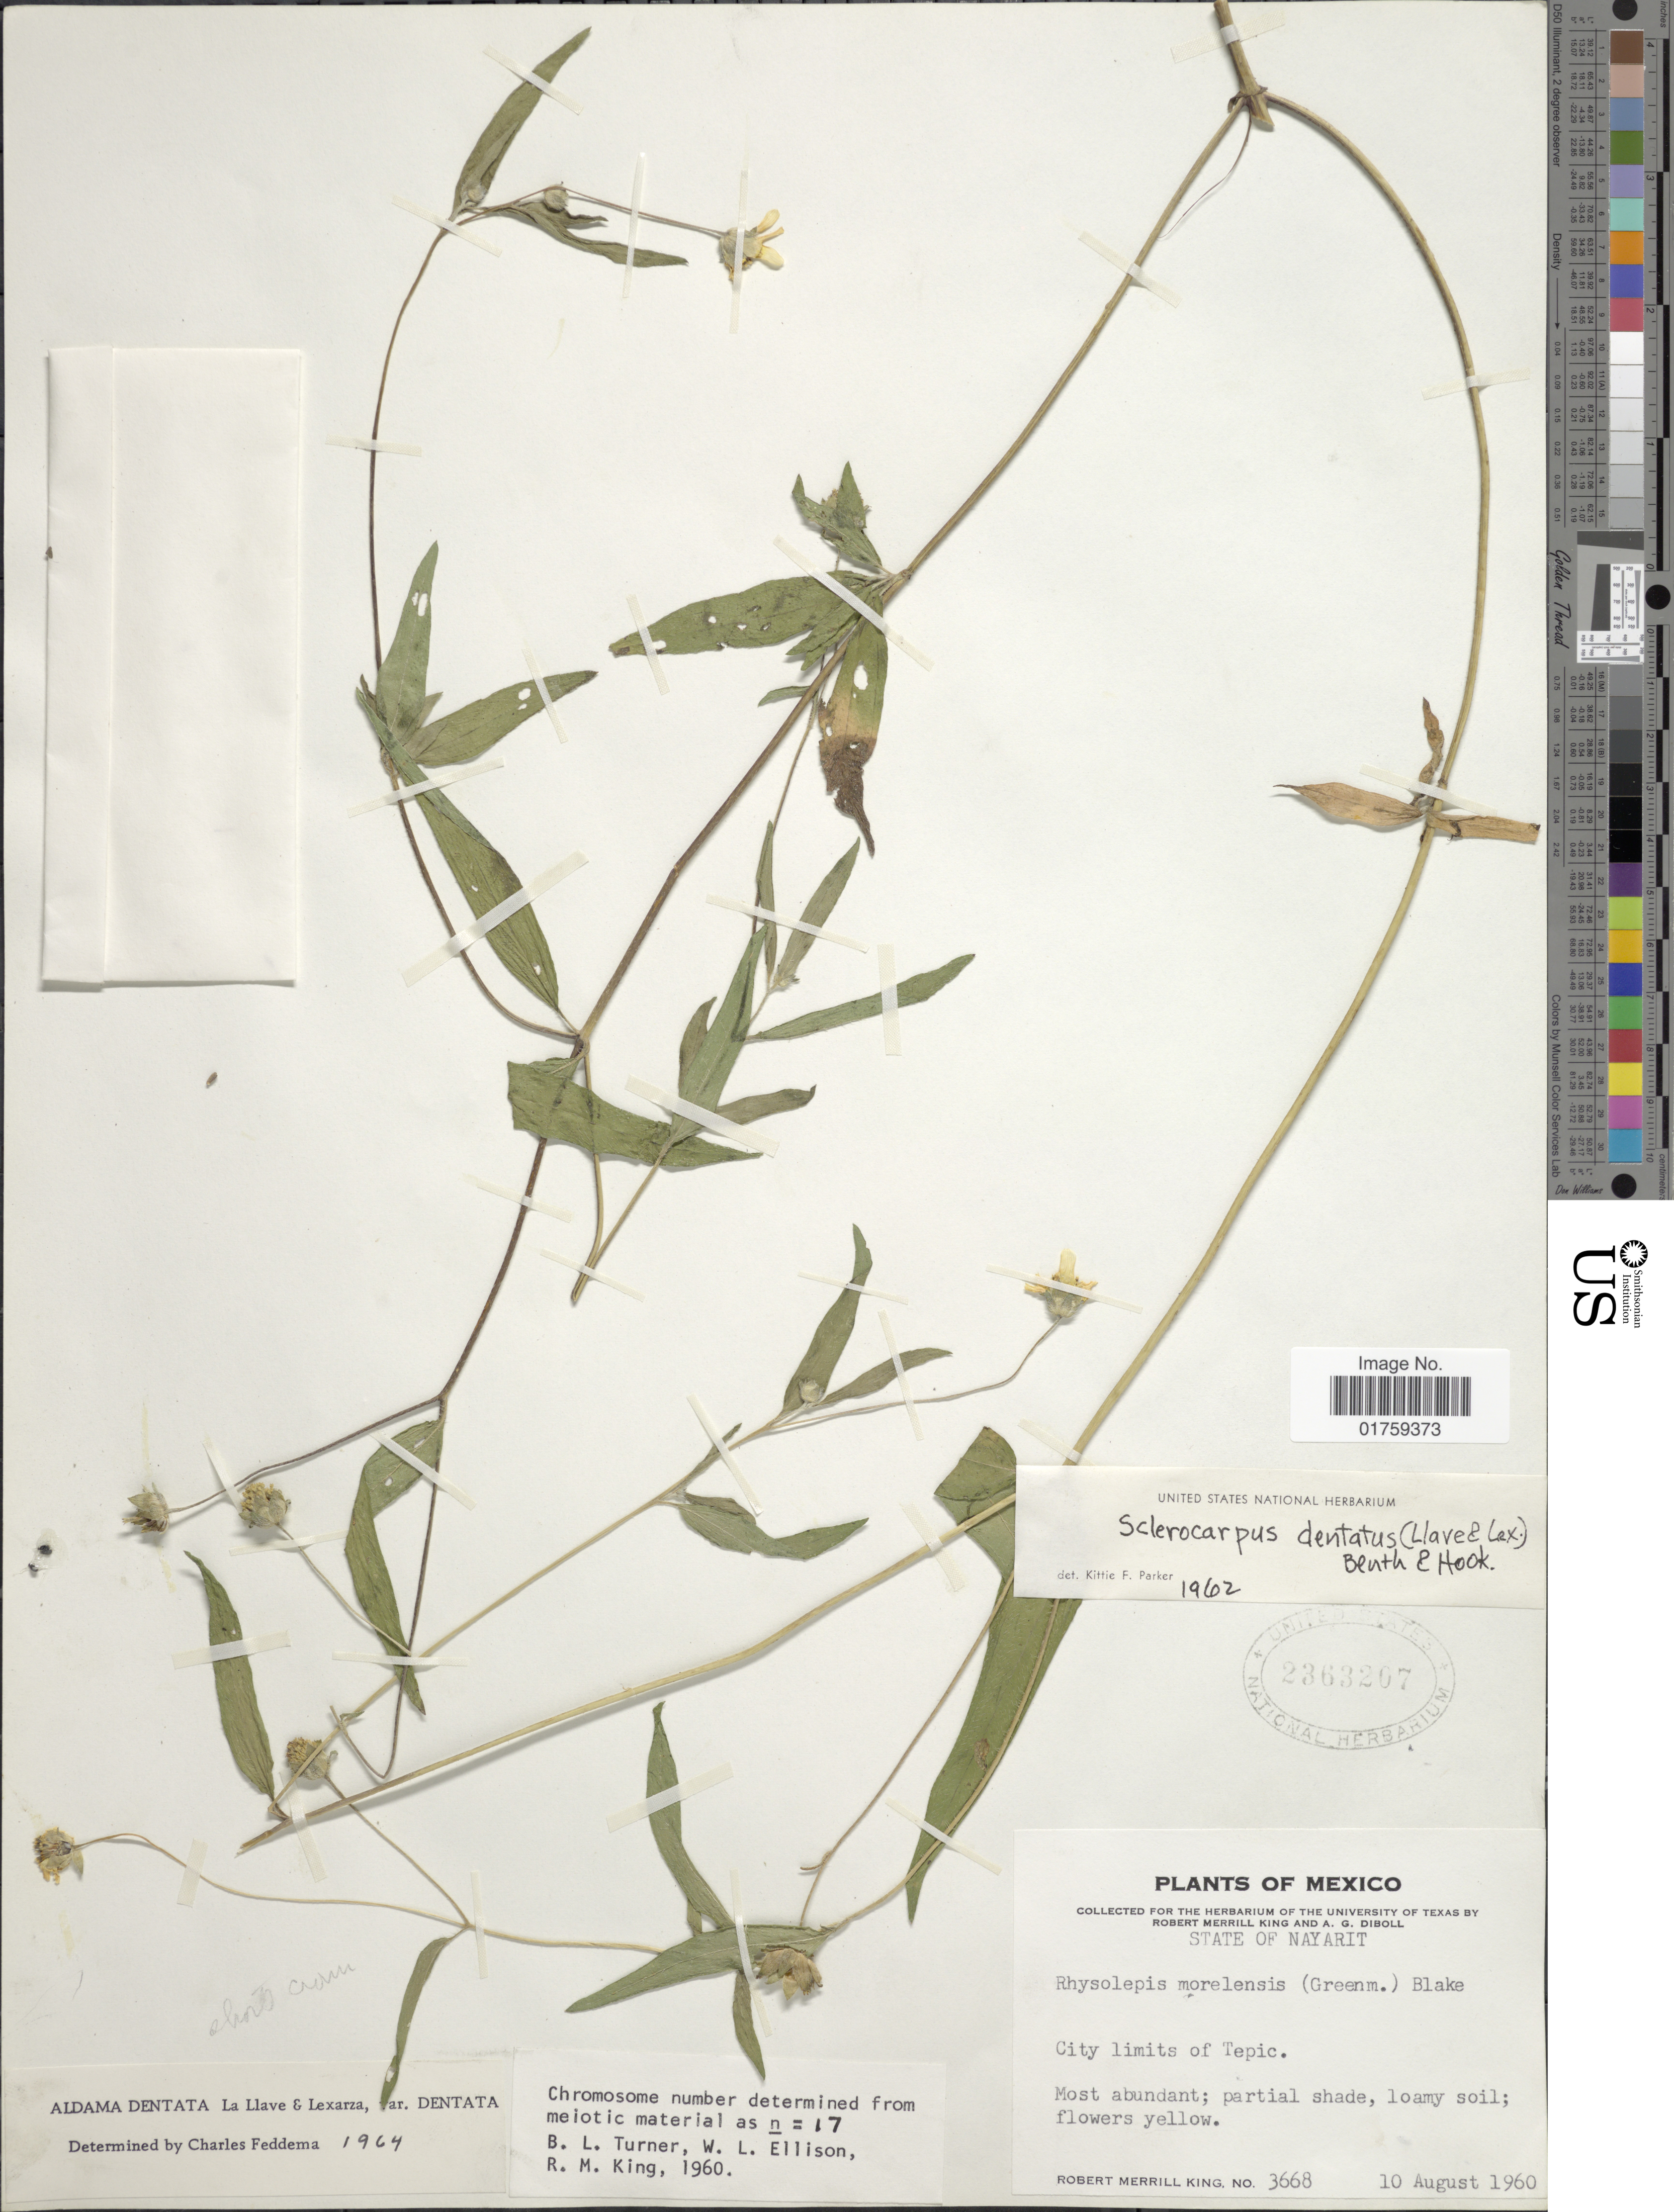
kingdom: Plantae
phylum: Tracheophyta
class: Magnoliopsida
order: Asterales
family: Asteraceae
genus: Sclerocarpus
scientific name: Sclerocarpus dentatus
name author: (La Llave) Benth. & Hook. f. ex Hemsl.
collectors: R. M. King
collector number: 3668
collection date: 1960-08-10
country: Mexico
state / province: Nayarit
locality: State of Nayarit. City limits of Tepic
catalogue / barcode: US 2363207